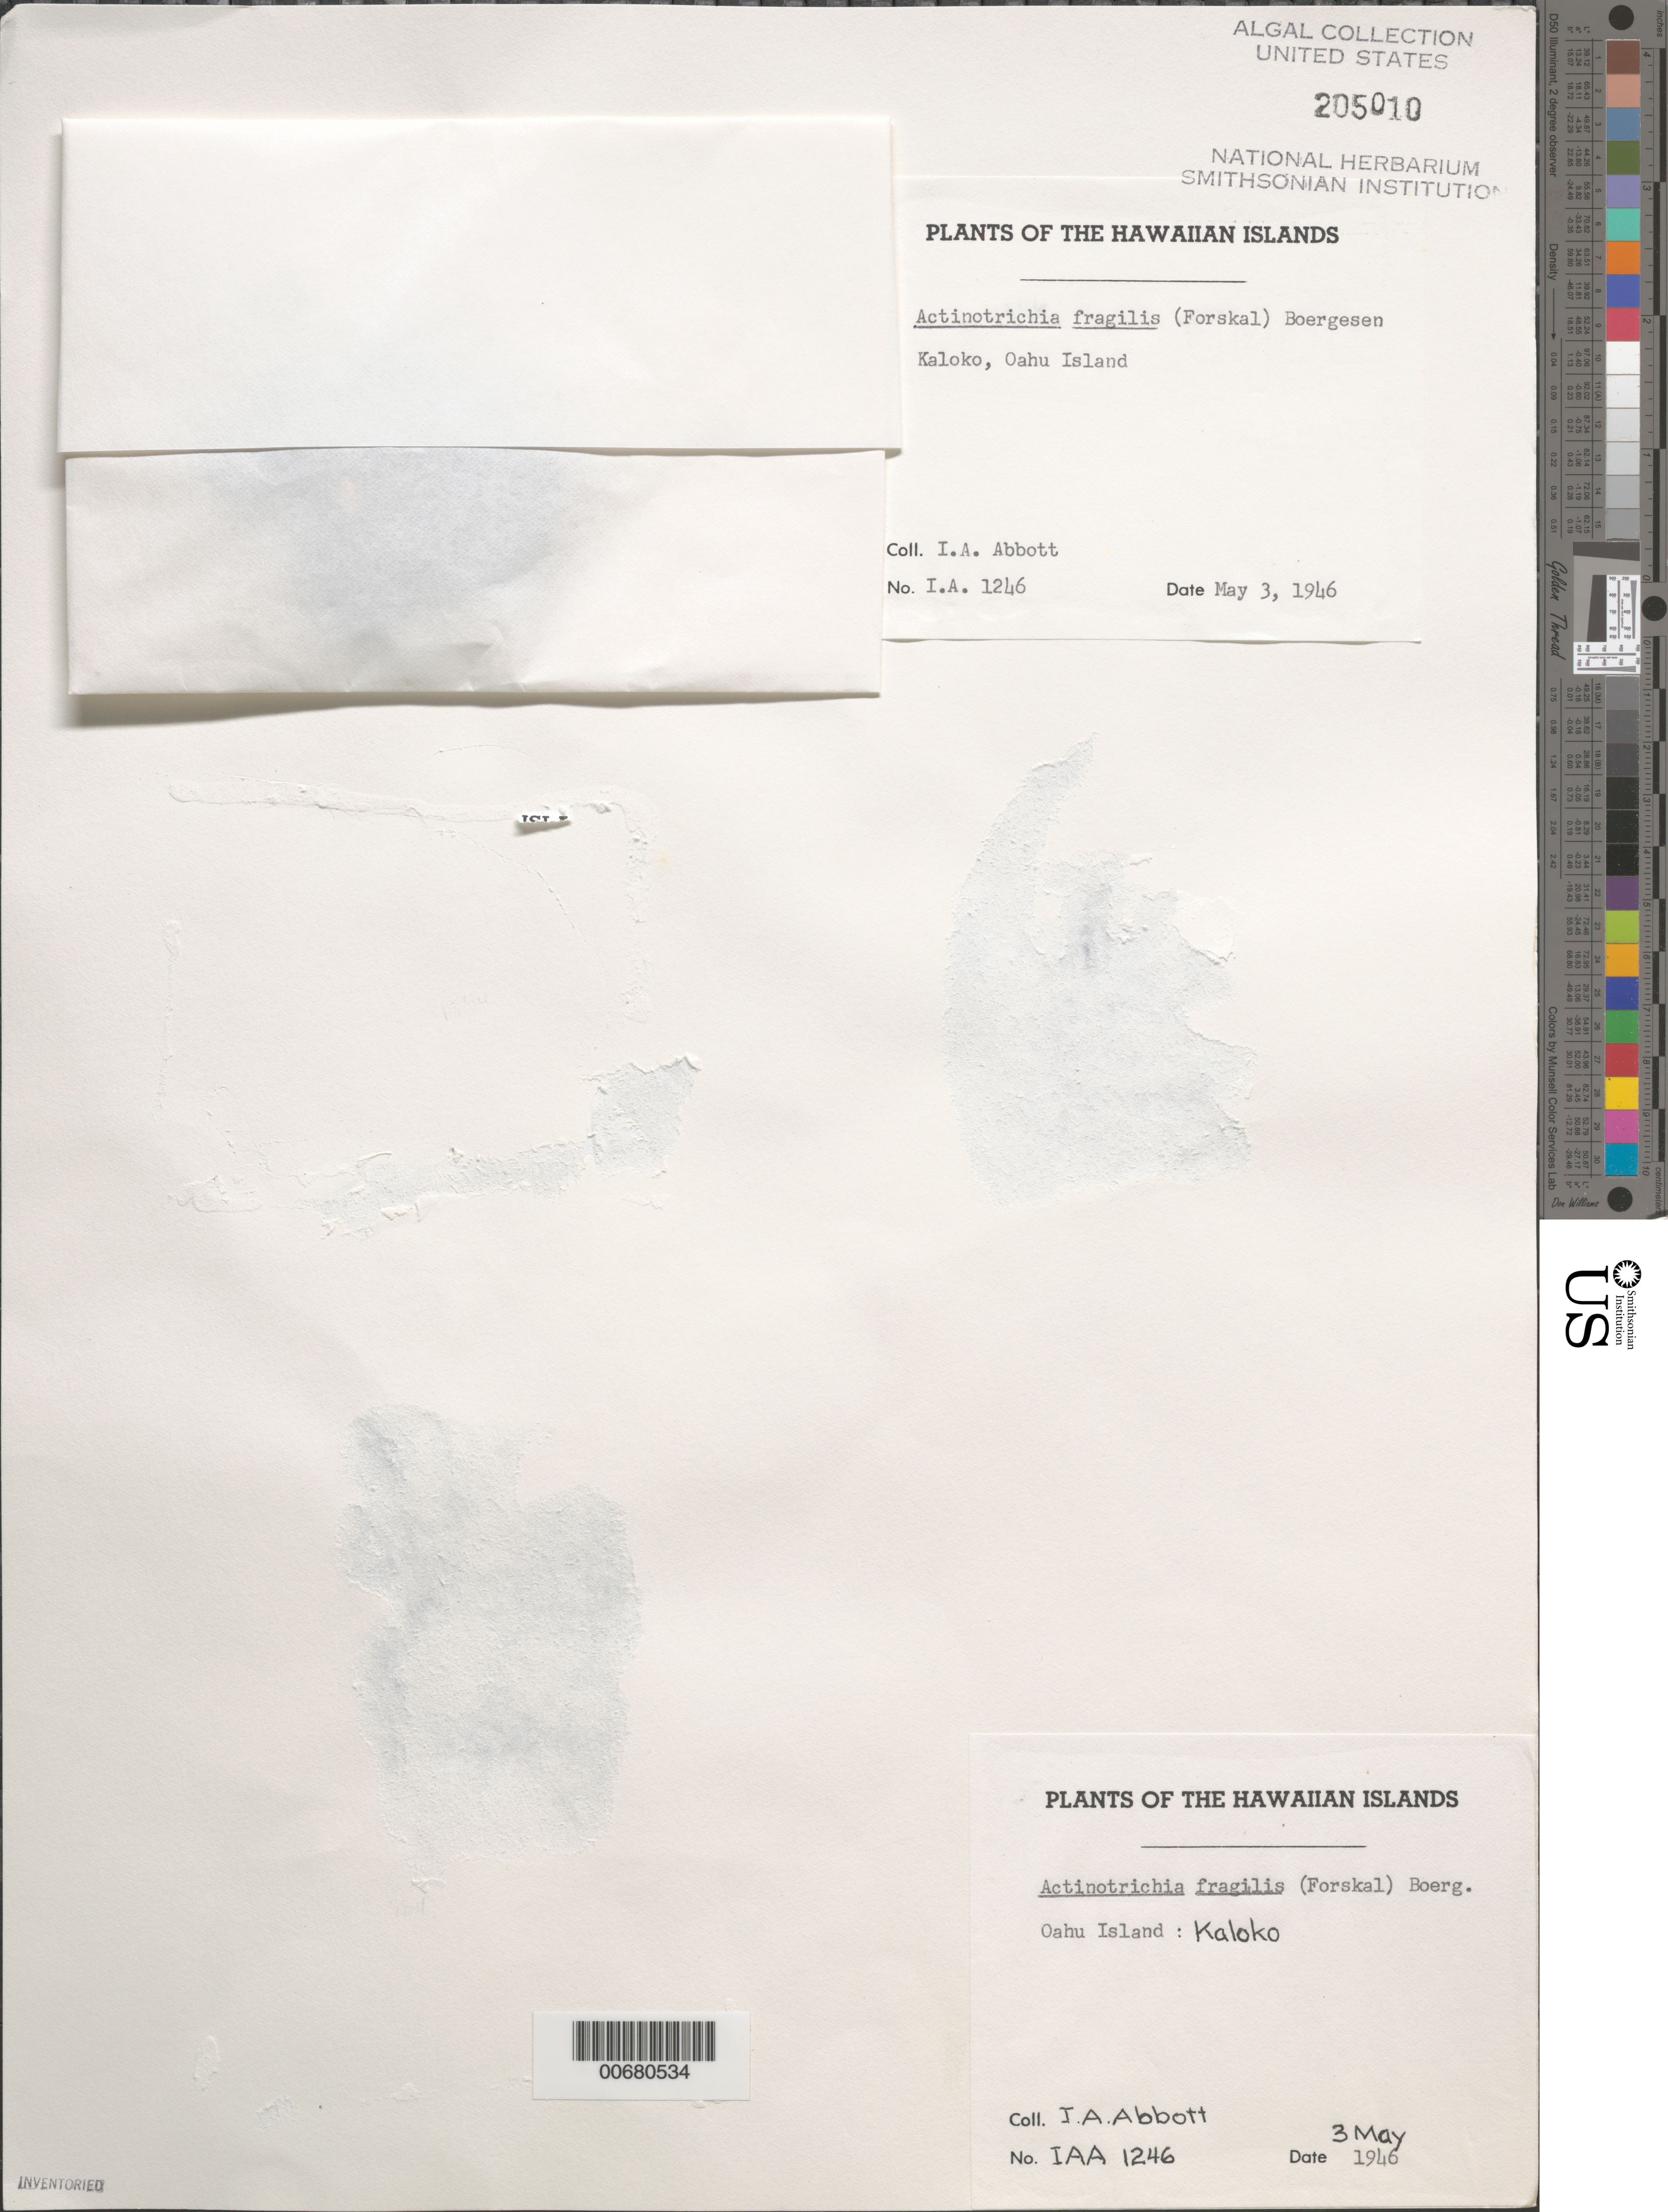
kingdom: Plantae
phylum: Rhodophyta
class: Florideophyceae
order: Nemaliales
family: Galaxauraceae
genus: Actinotrichia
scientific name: Actinotrichia fragilis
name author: (Forssk.) Børgesen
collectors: I. A. Abbott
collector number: IAA 1246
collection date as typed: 03 May 1946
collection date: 1946-05-03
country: United States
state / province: Hawaii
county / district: Honolulu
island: Oahu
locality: Kaloko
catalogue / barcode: US 205010